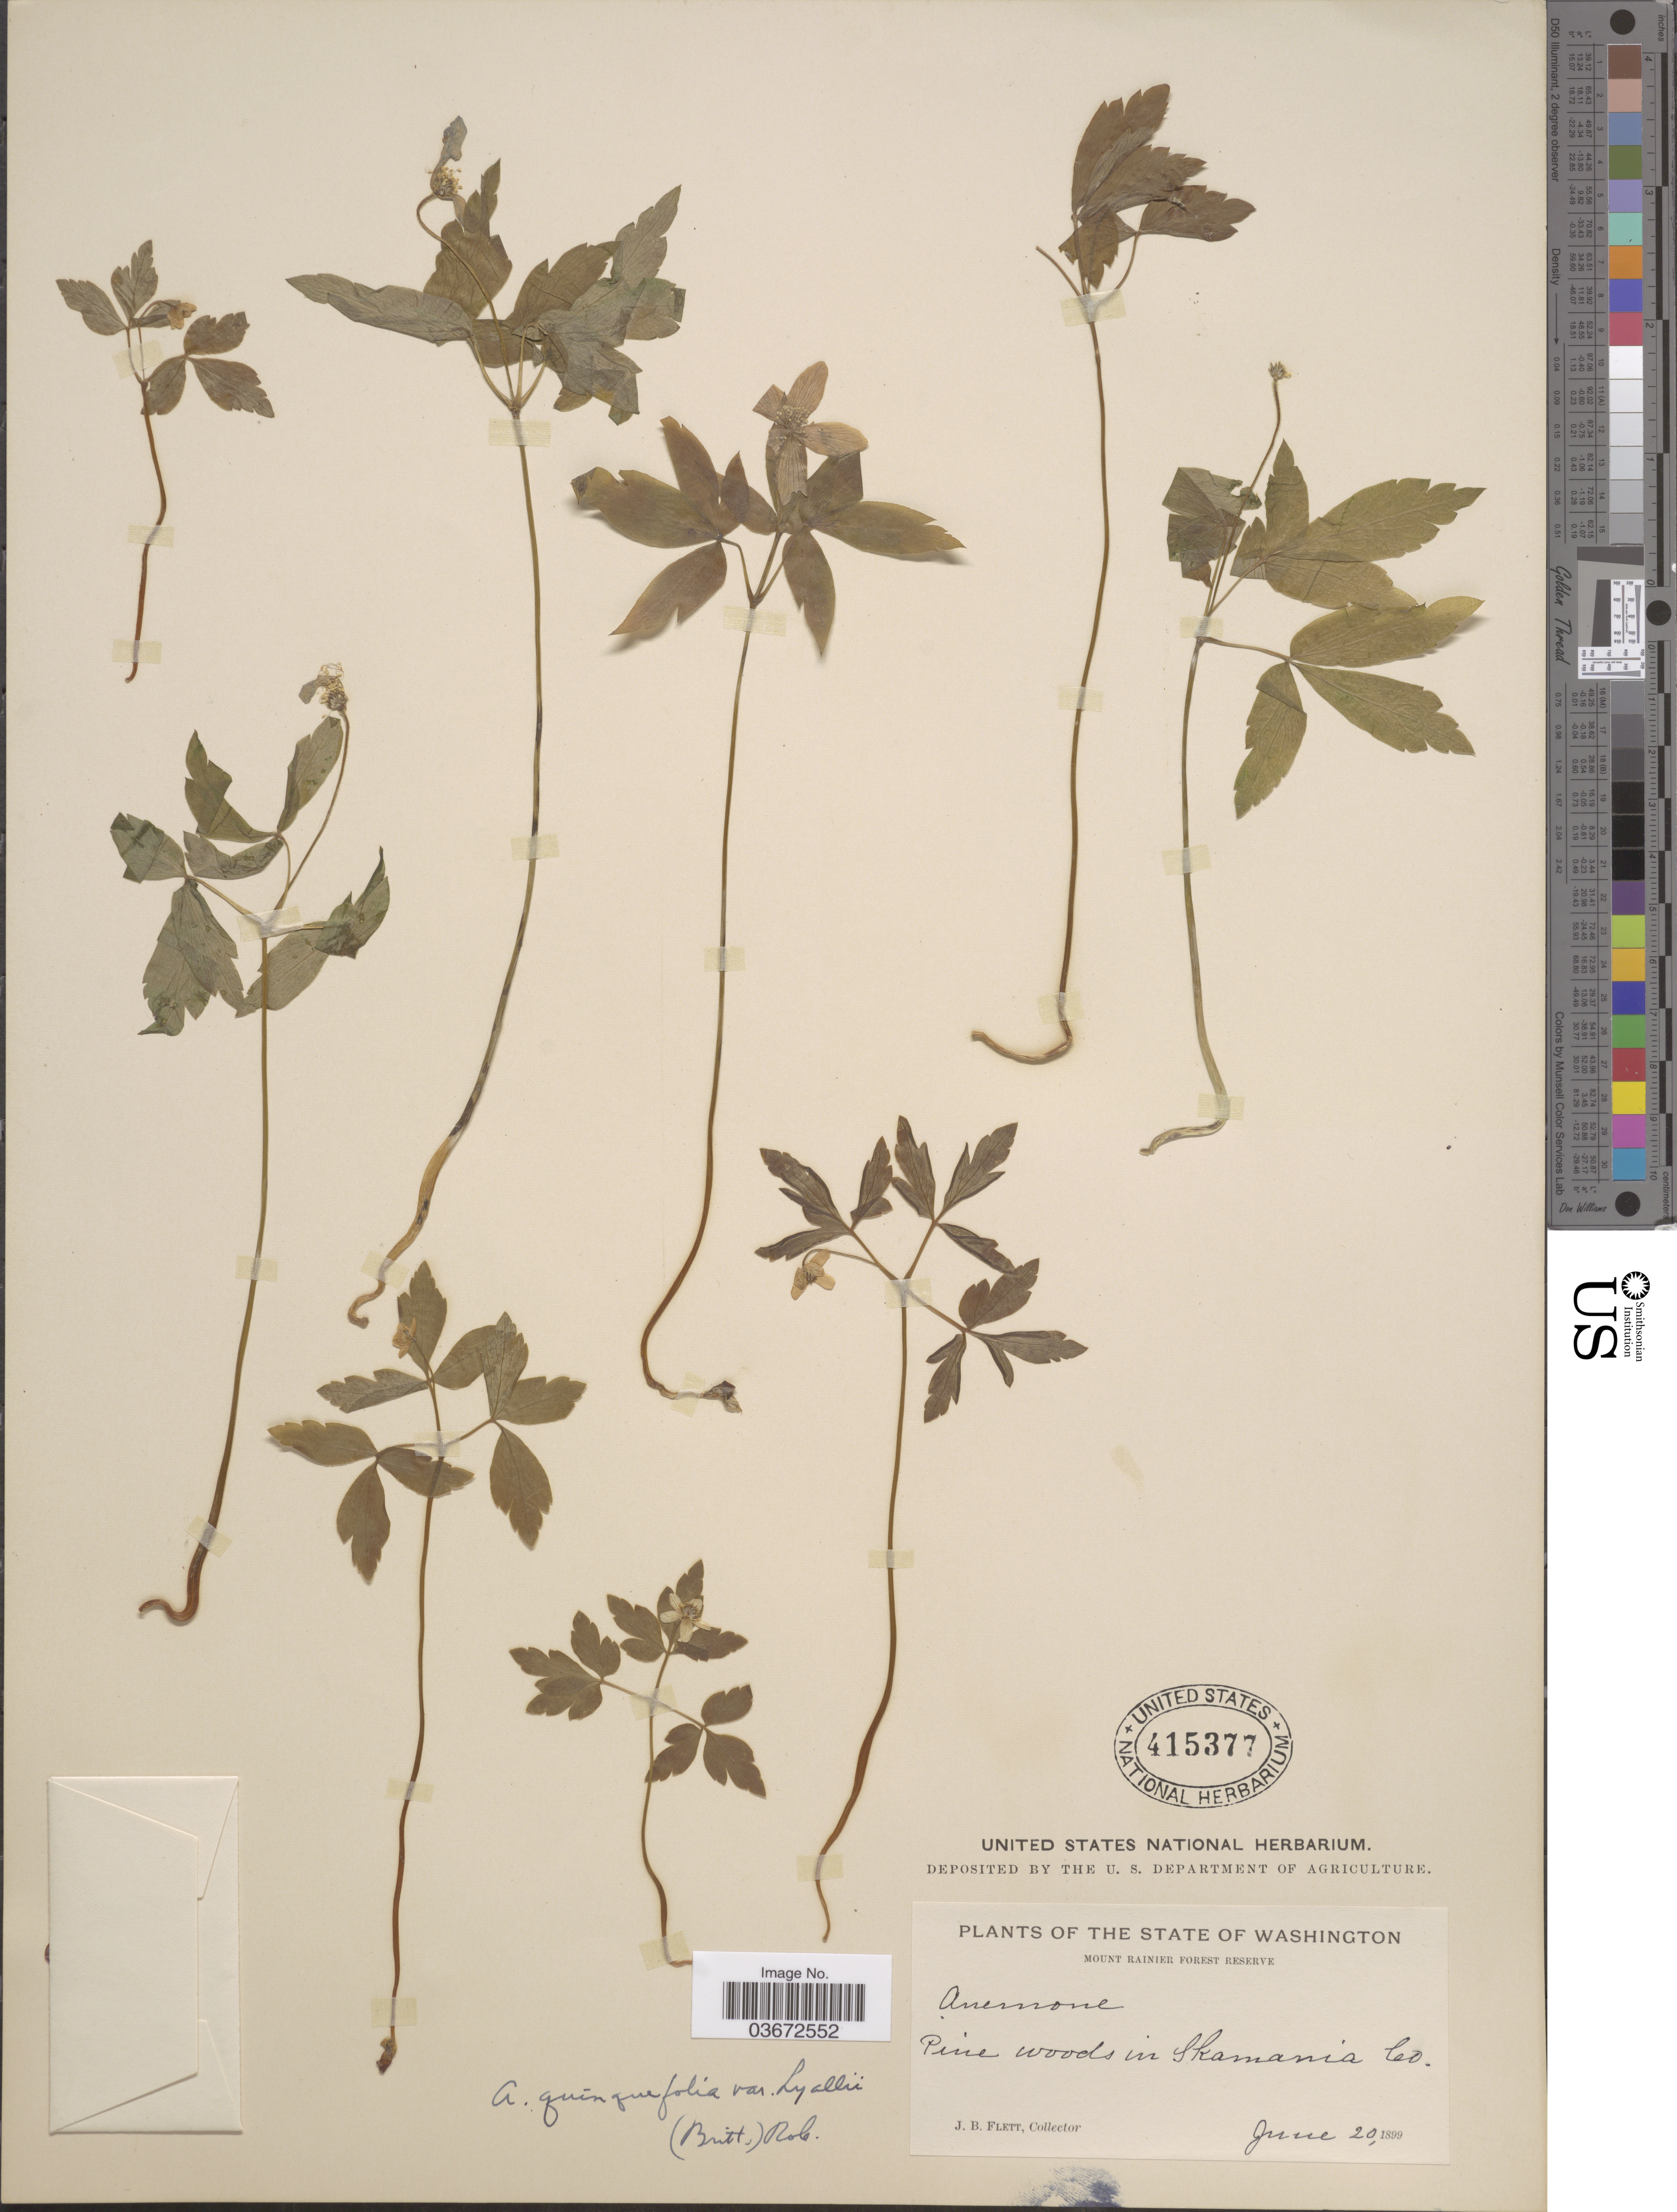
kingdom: Plantae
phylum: Tracheophyta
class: Magnoliopsida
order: Ranunculales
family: Ranunculaceae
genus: Anemone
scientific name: Anemone quinquefolia var. lyallii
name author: (L.) B.L. Rob.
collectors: J. Flett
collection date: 1899-06-20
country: United States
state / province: Washington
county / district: Skamania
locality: Skamania Co.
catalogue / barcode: US 415377